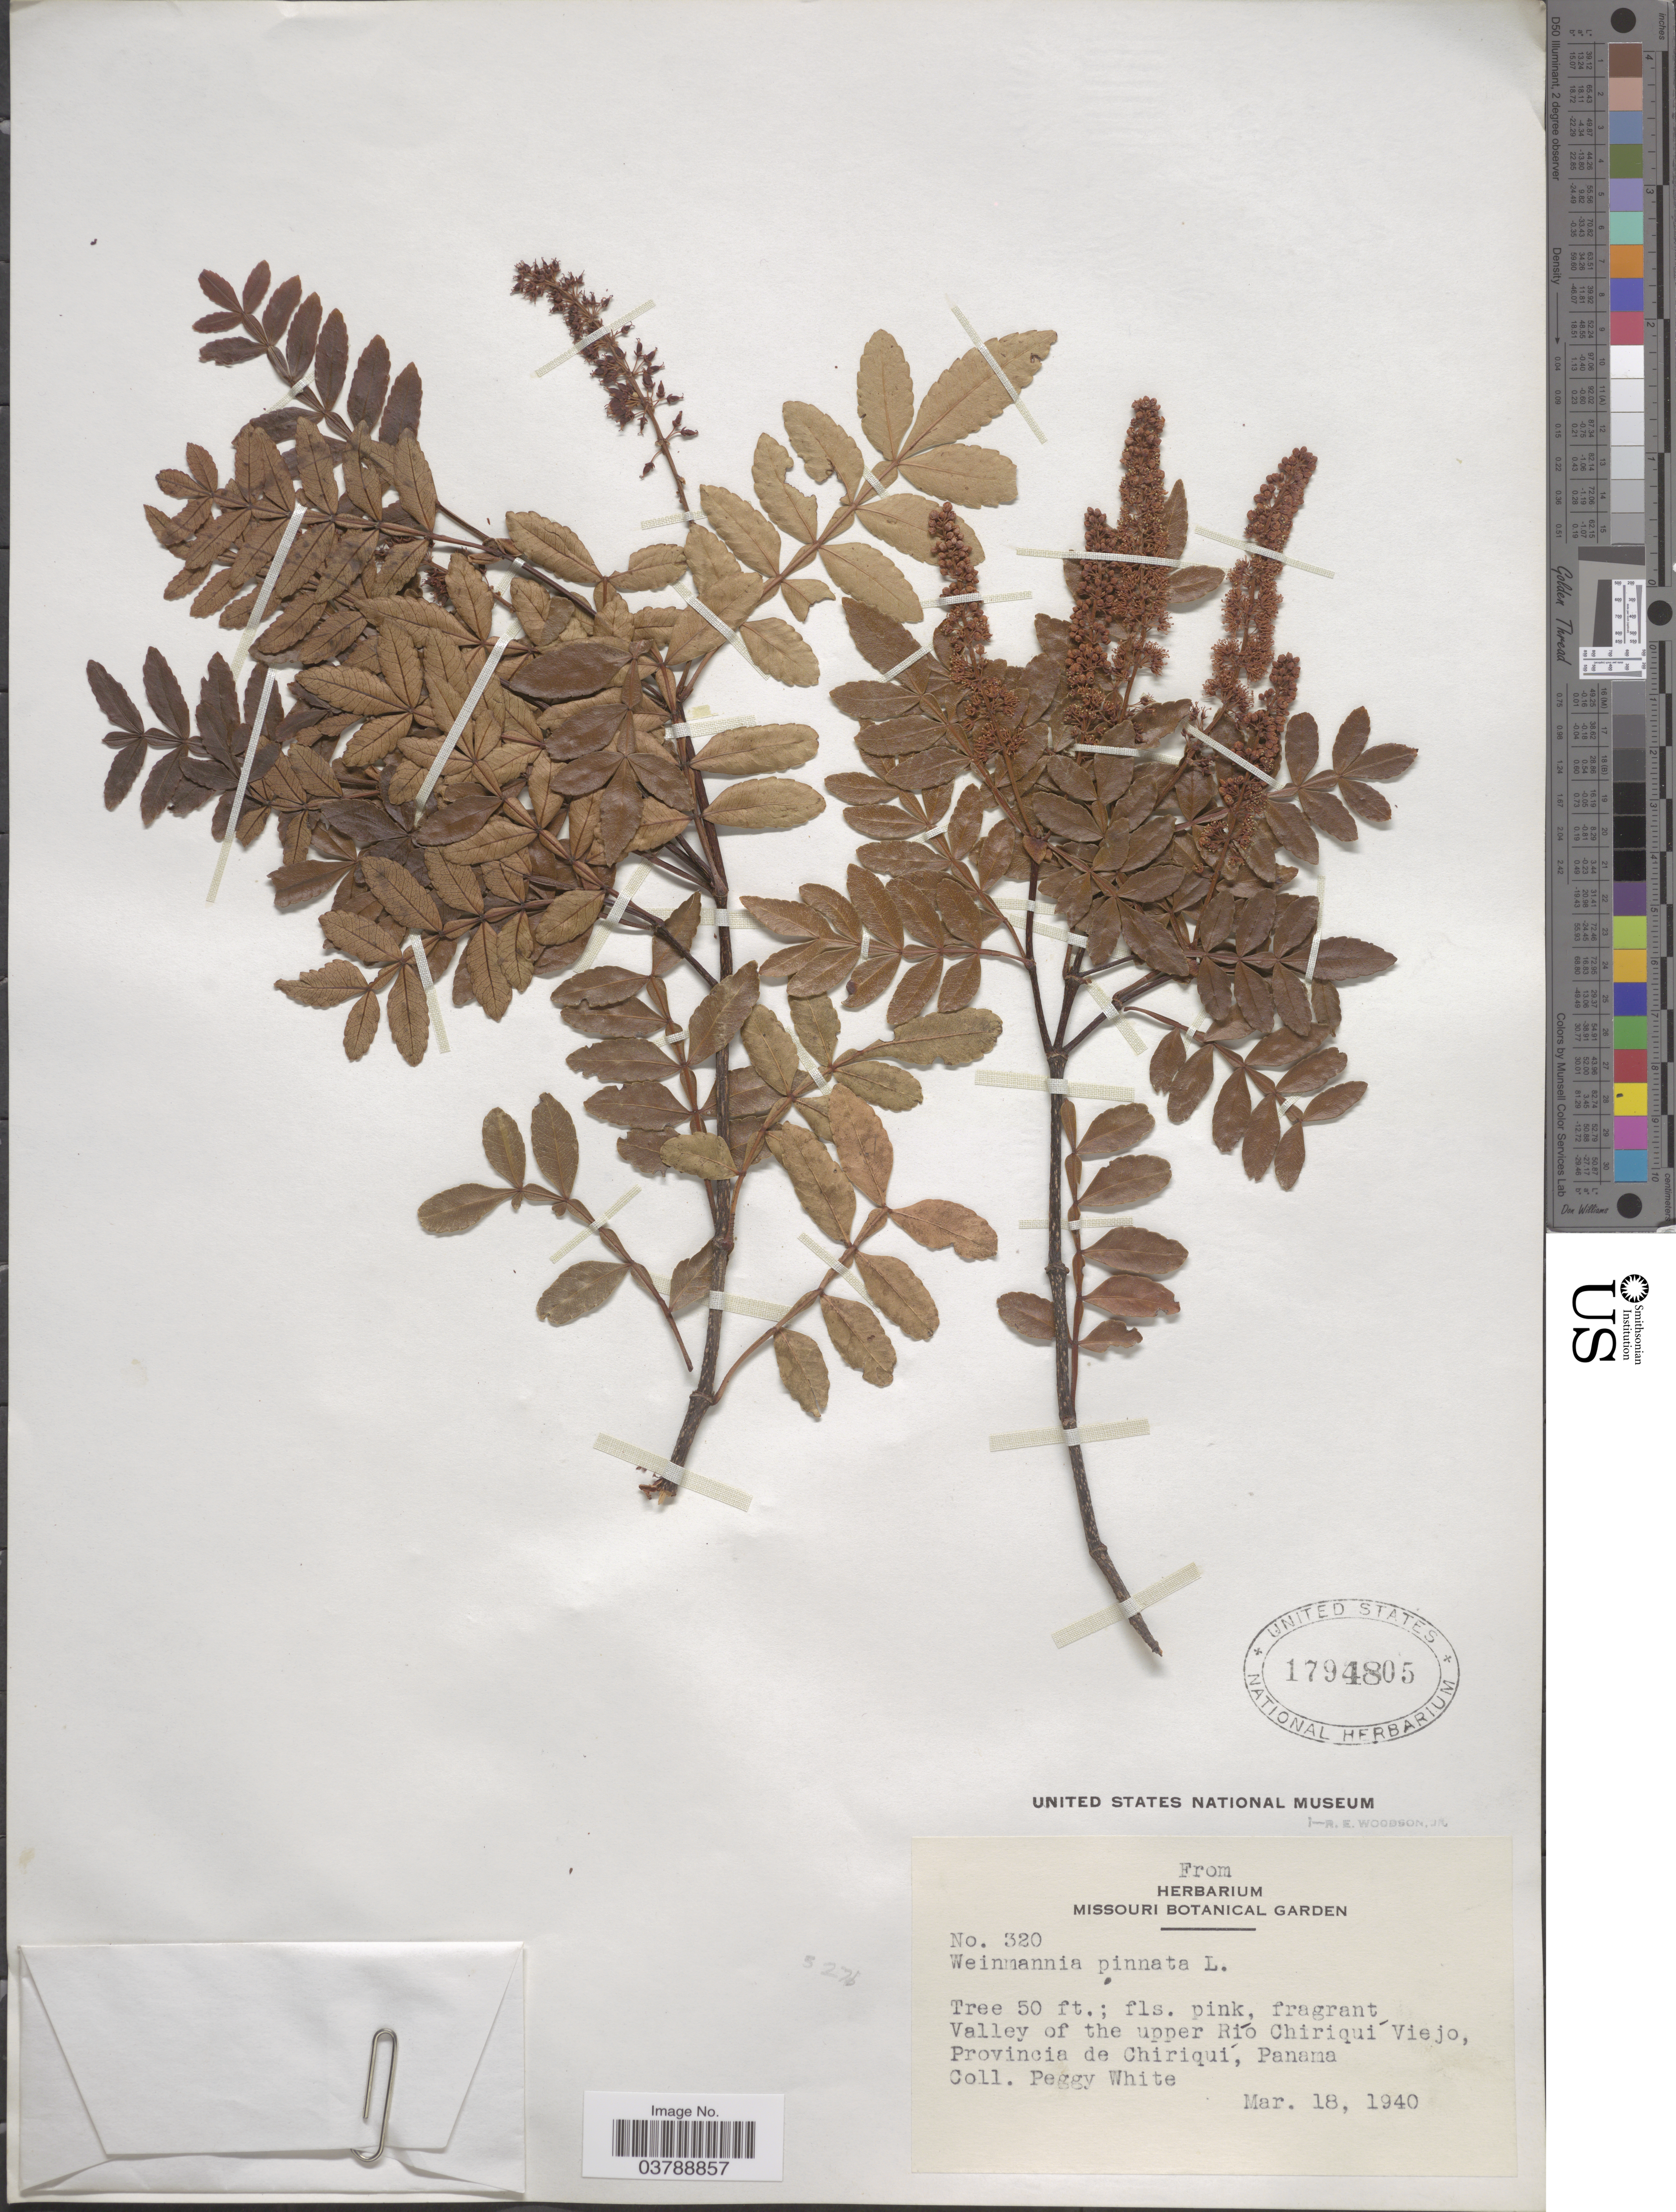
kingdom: Plantae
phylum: Tracheophyta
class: Magnoliopsida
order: Oxalidales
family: Cunoniaceae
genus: Weinmannia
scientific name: Weinmannia pinnata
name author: L.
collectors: P. White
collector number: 320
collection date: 1940-03-18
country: Panama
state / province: Chiriqui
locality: Valley of the upper Río Chiriqui Viejo.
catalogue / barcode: US 1794805